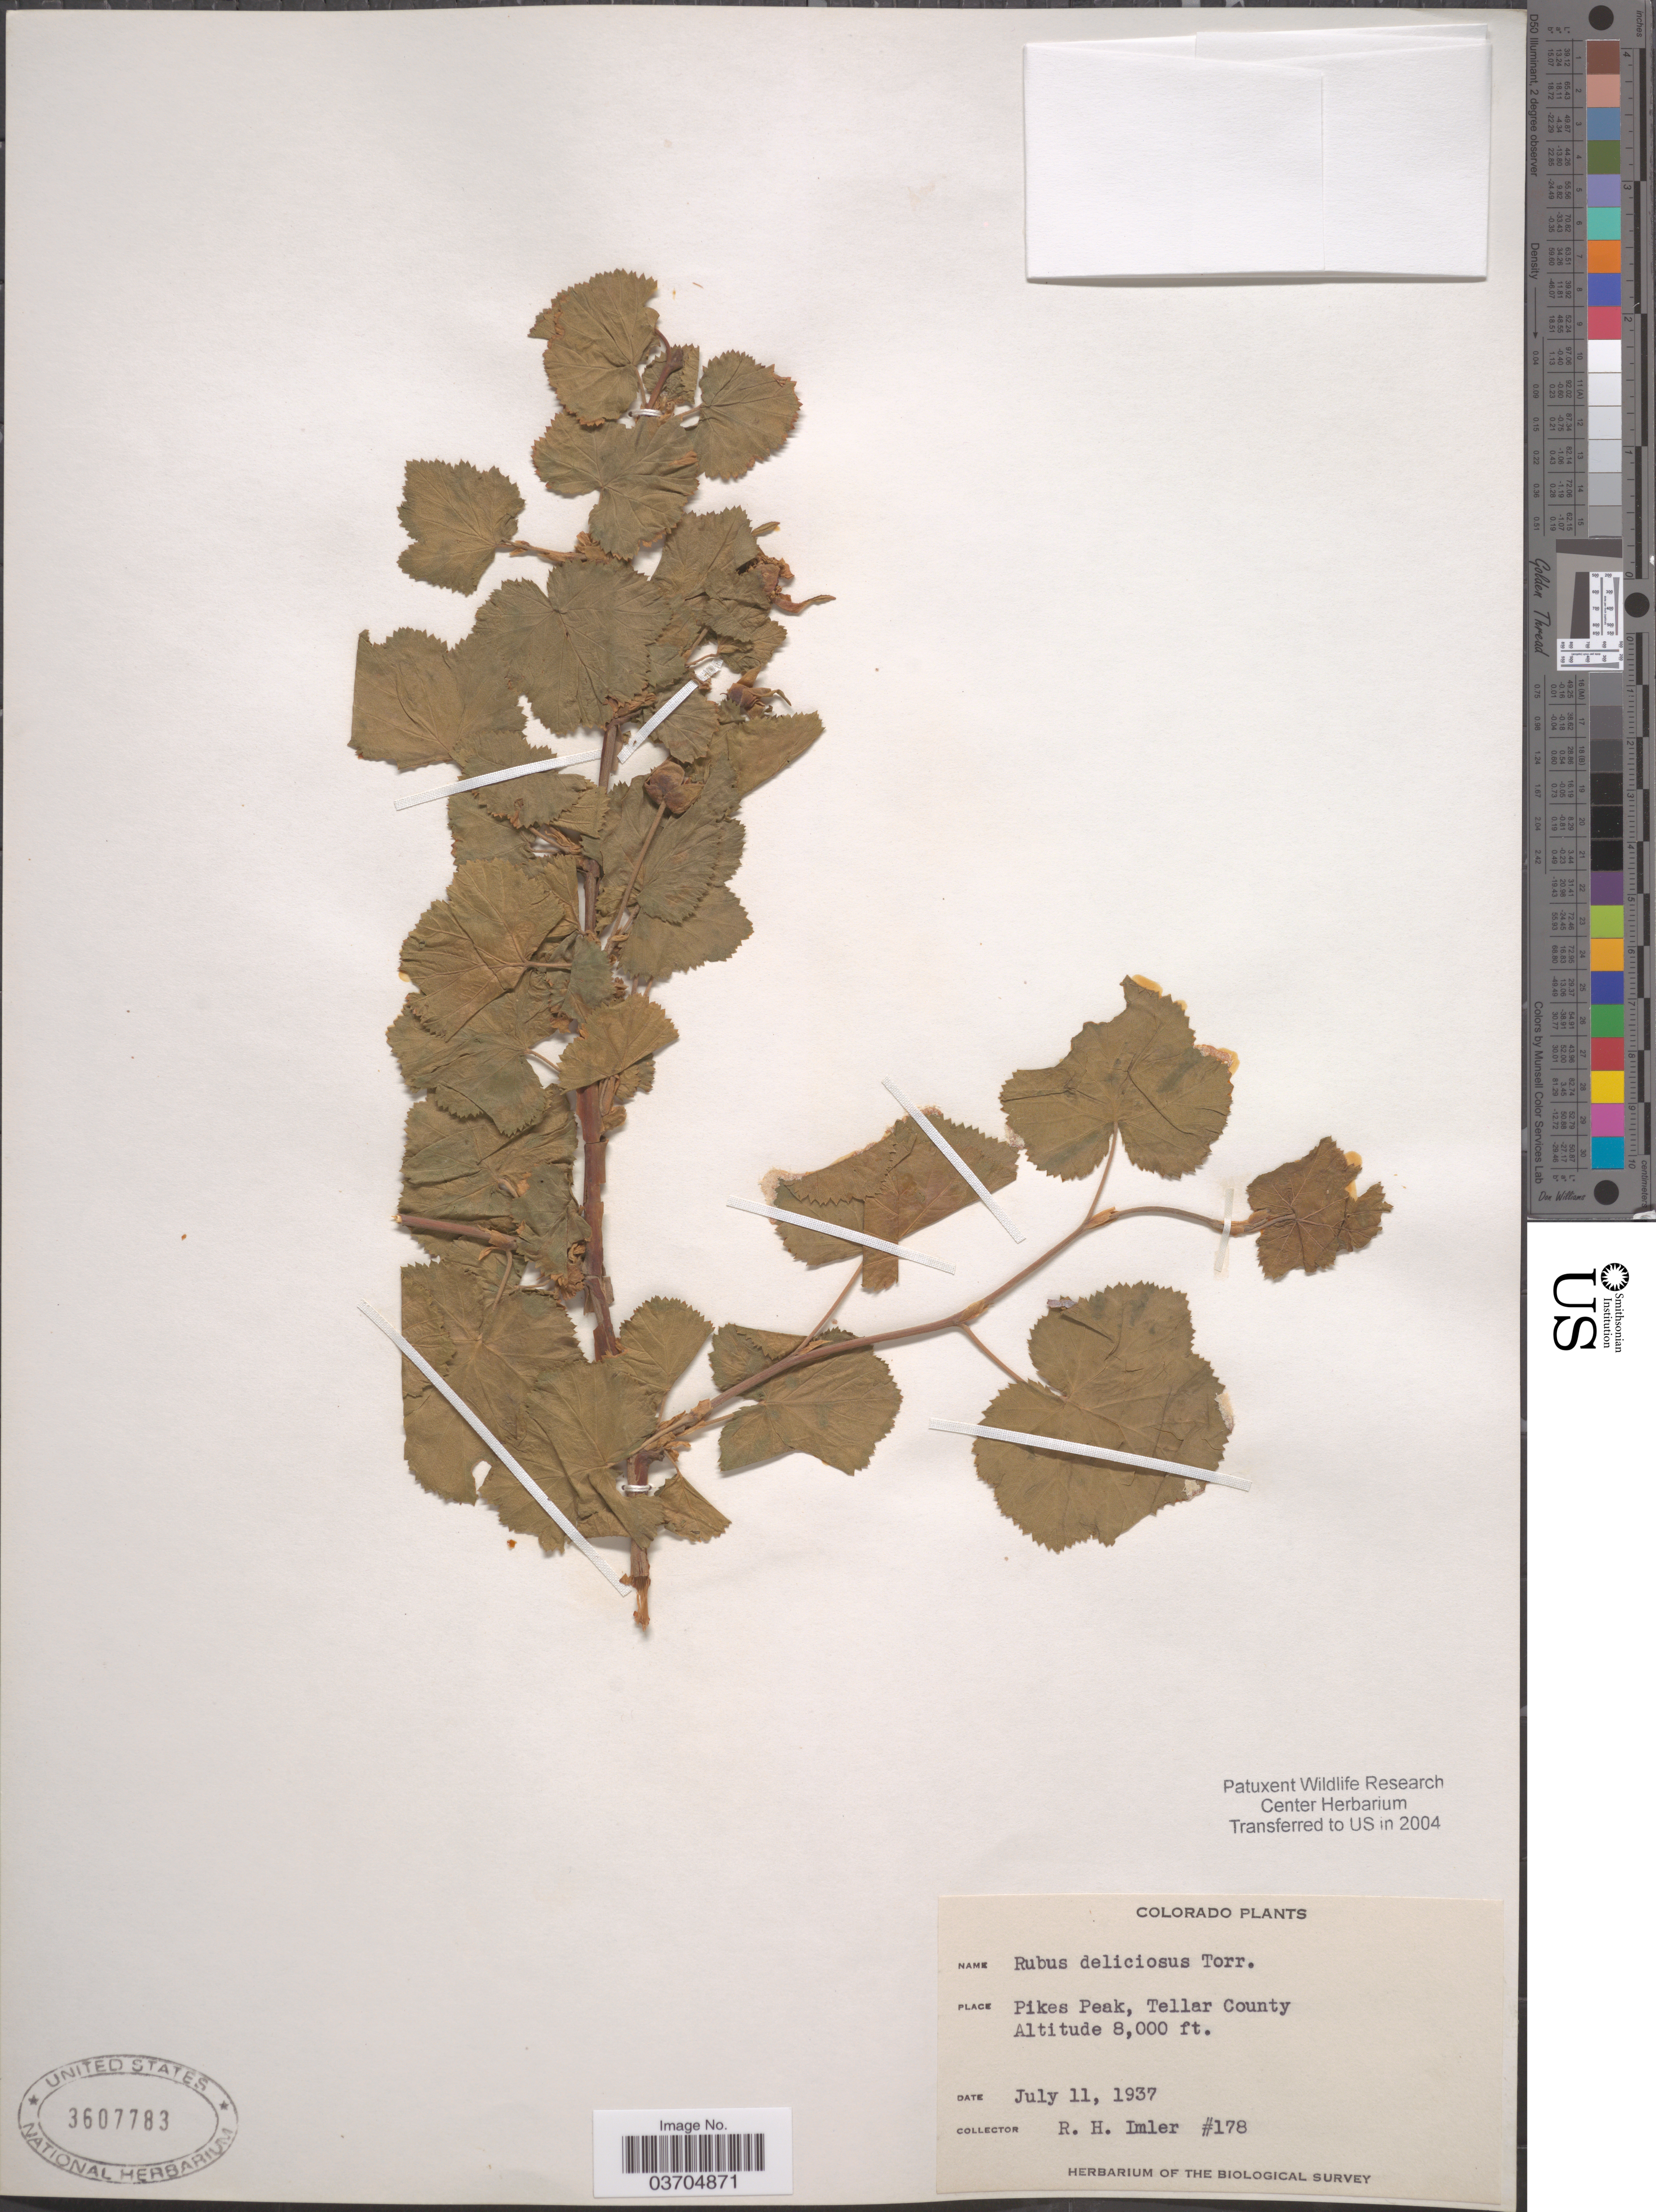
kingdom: Plantae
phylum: Tracheophyta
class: Magnoliopsida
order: Rosales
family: Rosaceae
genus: Rubus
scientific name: Rubus deliciosus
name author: Torr.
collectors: R. Imler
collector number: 178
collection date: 1937-07-11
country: United States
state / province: Colorado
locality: Pikes Peak, Tellar County.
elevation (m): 2438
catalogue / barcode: US 3607783